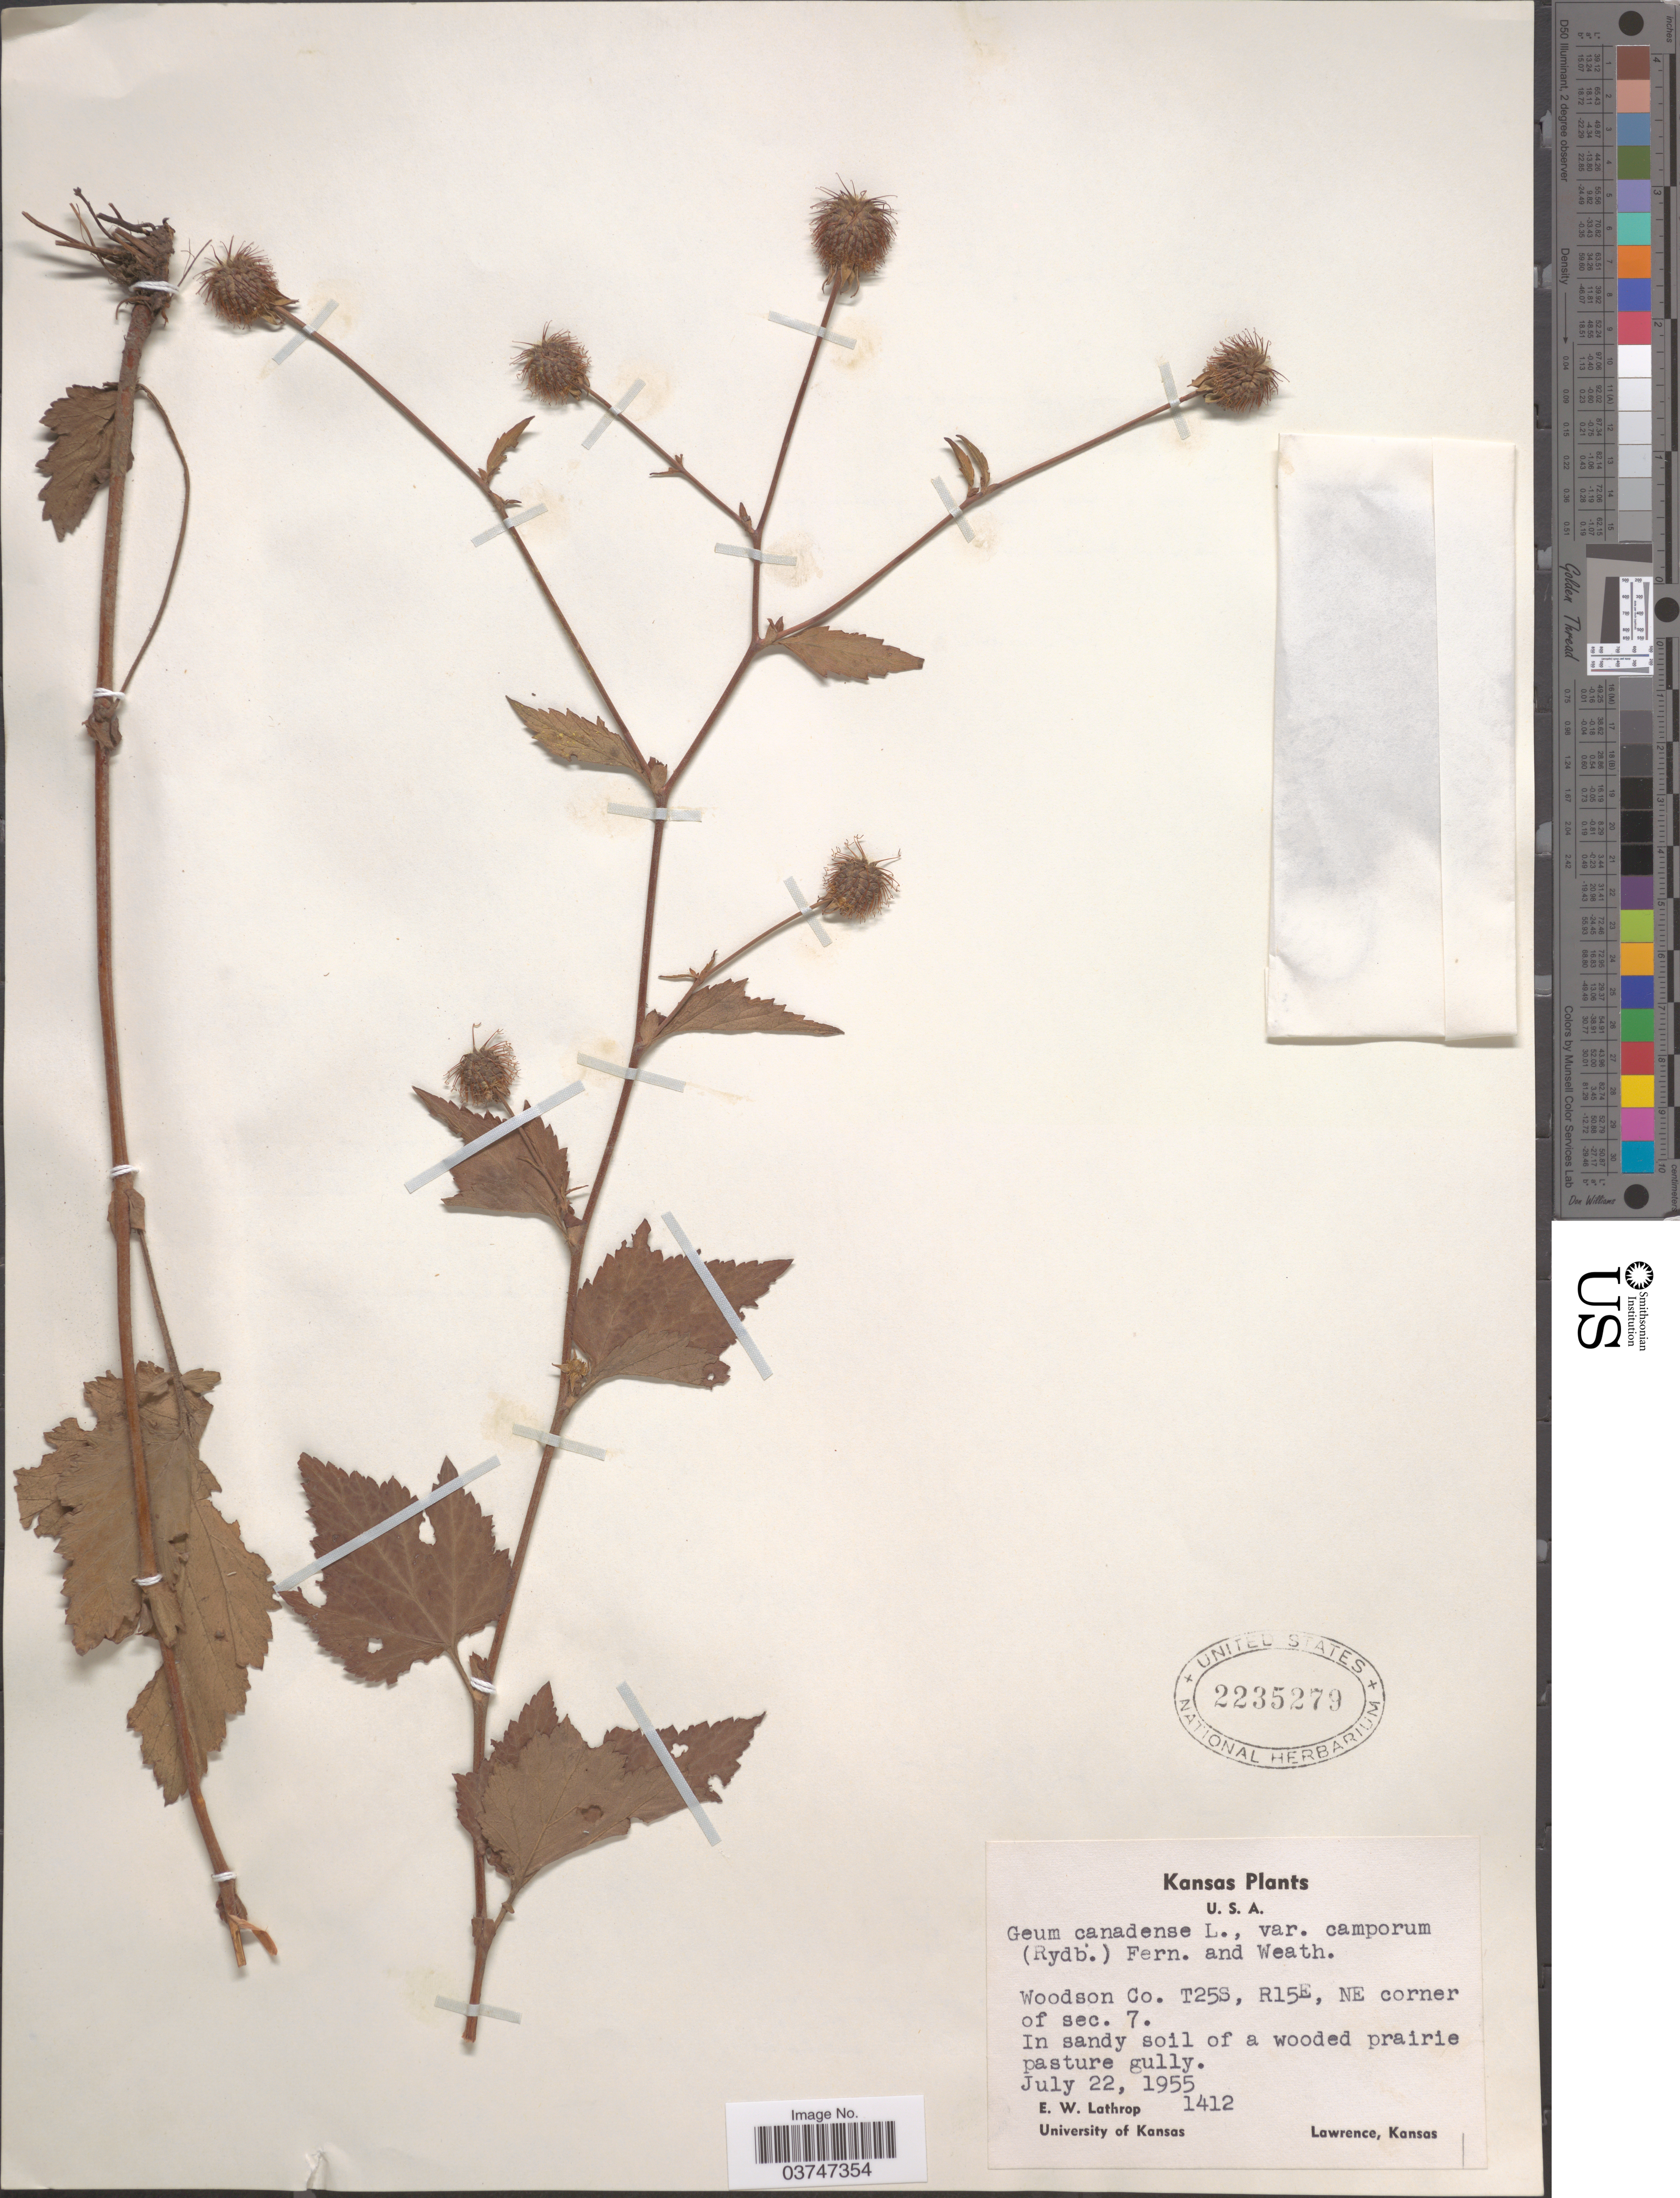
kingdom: Plantae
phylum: Tracheophyta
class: Magnoliopsida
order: Rosales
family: Rosaceae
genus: Geum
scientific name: Geum canadense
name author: Jacq.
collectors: E. W. Lathrop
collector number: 1412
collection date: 1955-07-22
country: United States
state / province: Kansas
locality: Woodson Co. T25S, R15E, NE corner of sec. 7.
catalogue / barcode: US 2235279